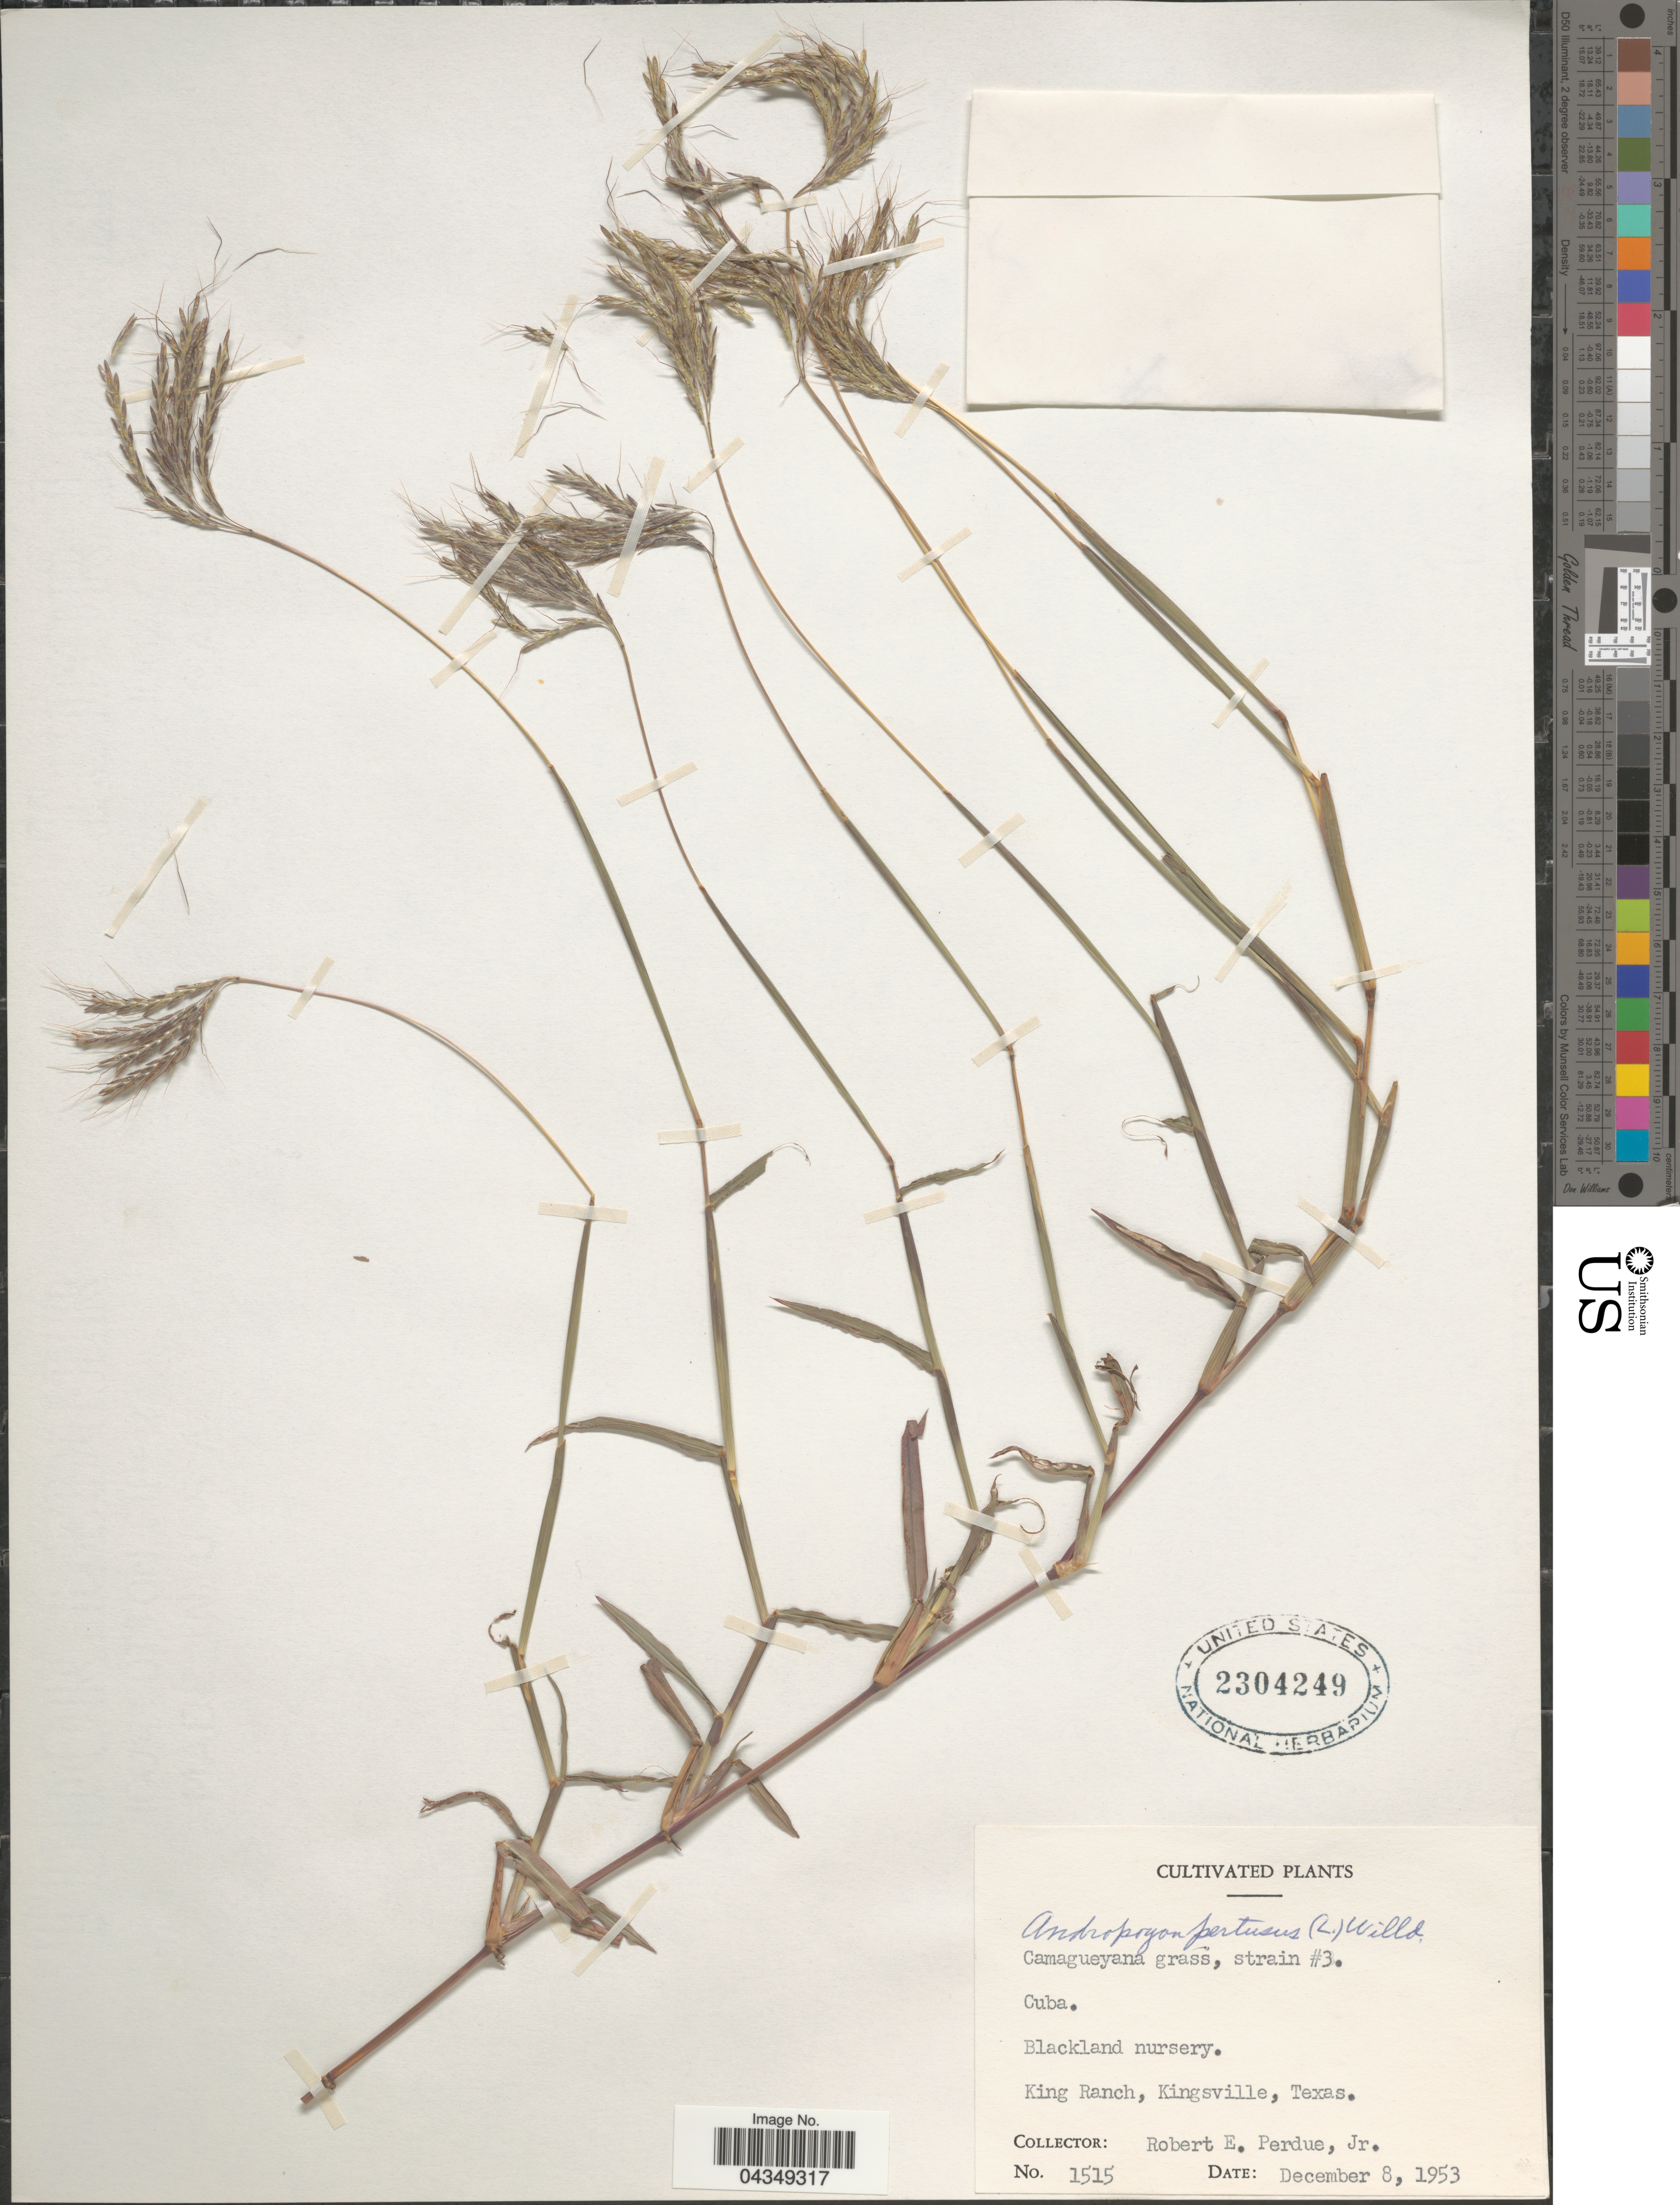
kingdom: Plantae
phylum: Tracheophyta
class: Liliopsida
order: Poales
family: Poaceae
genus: Bothriochloa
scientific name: Bothriochloa pertusa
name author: (L.) A. Camus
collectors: R. E. Perdue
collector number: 1515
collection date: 1953-12-08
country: United States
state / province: Texas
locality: Blackland nursery. King Ranch, Kingsville.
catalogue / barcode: US 2304249